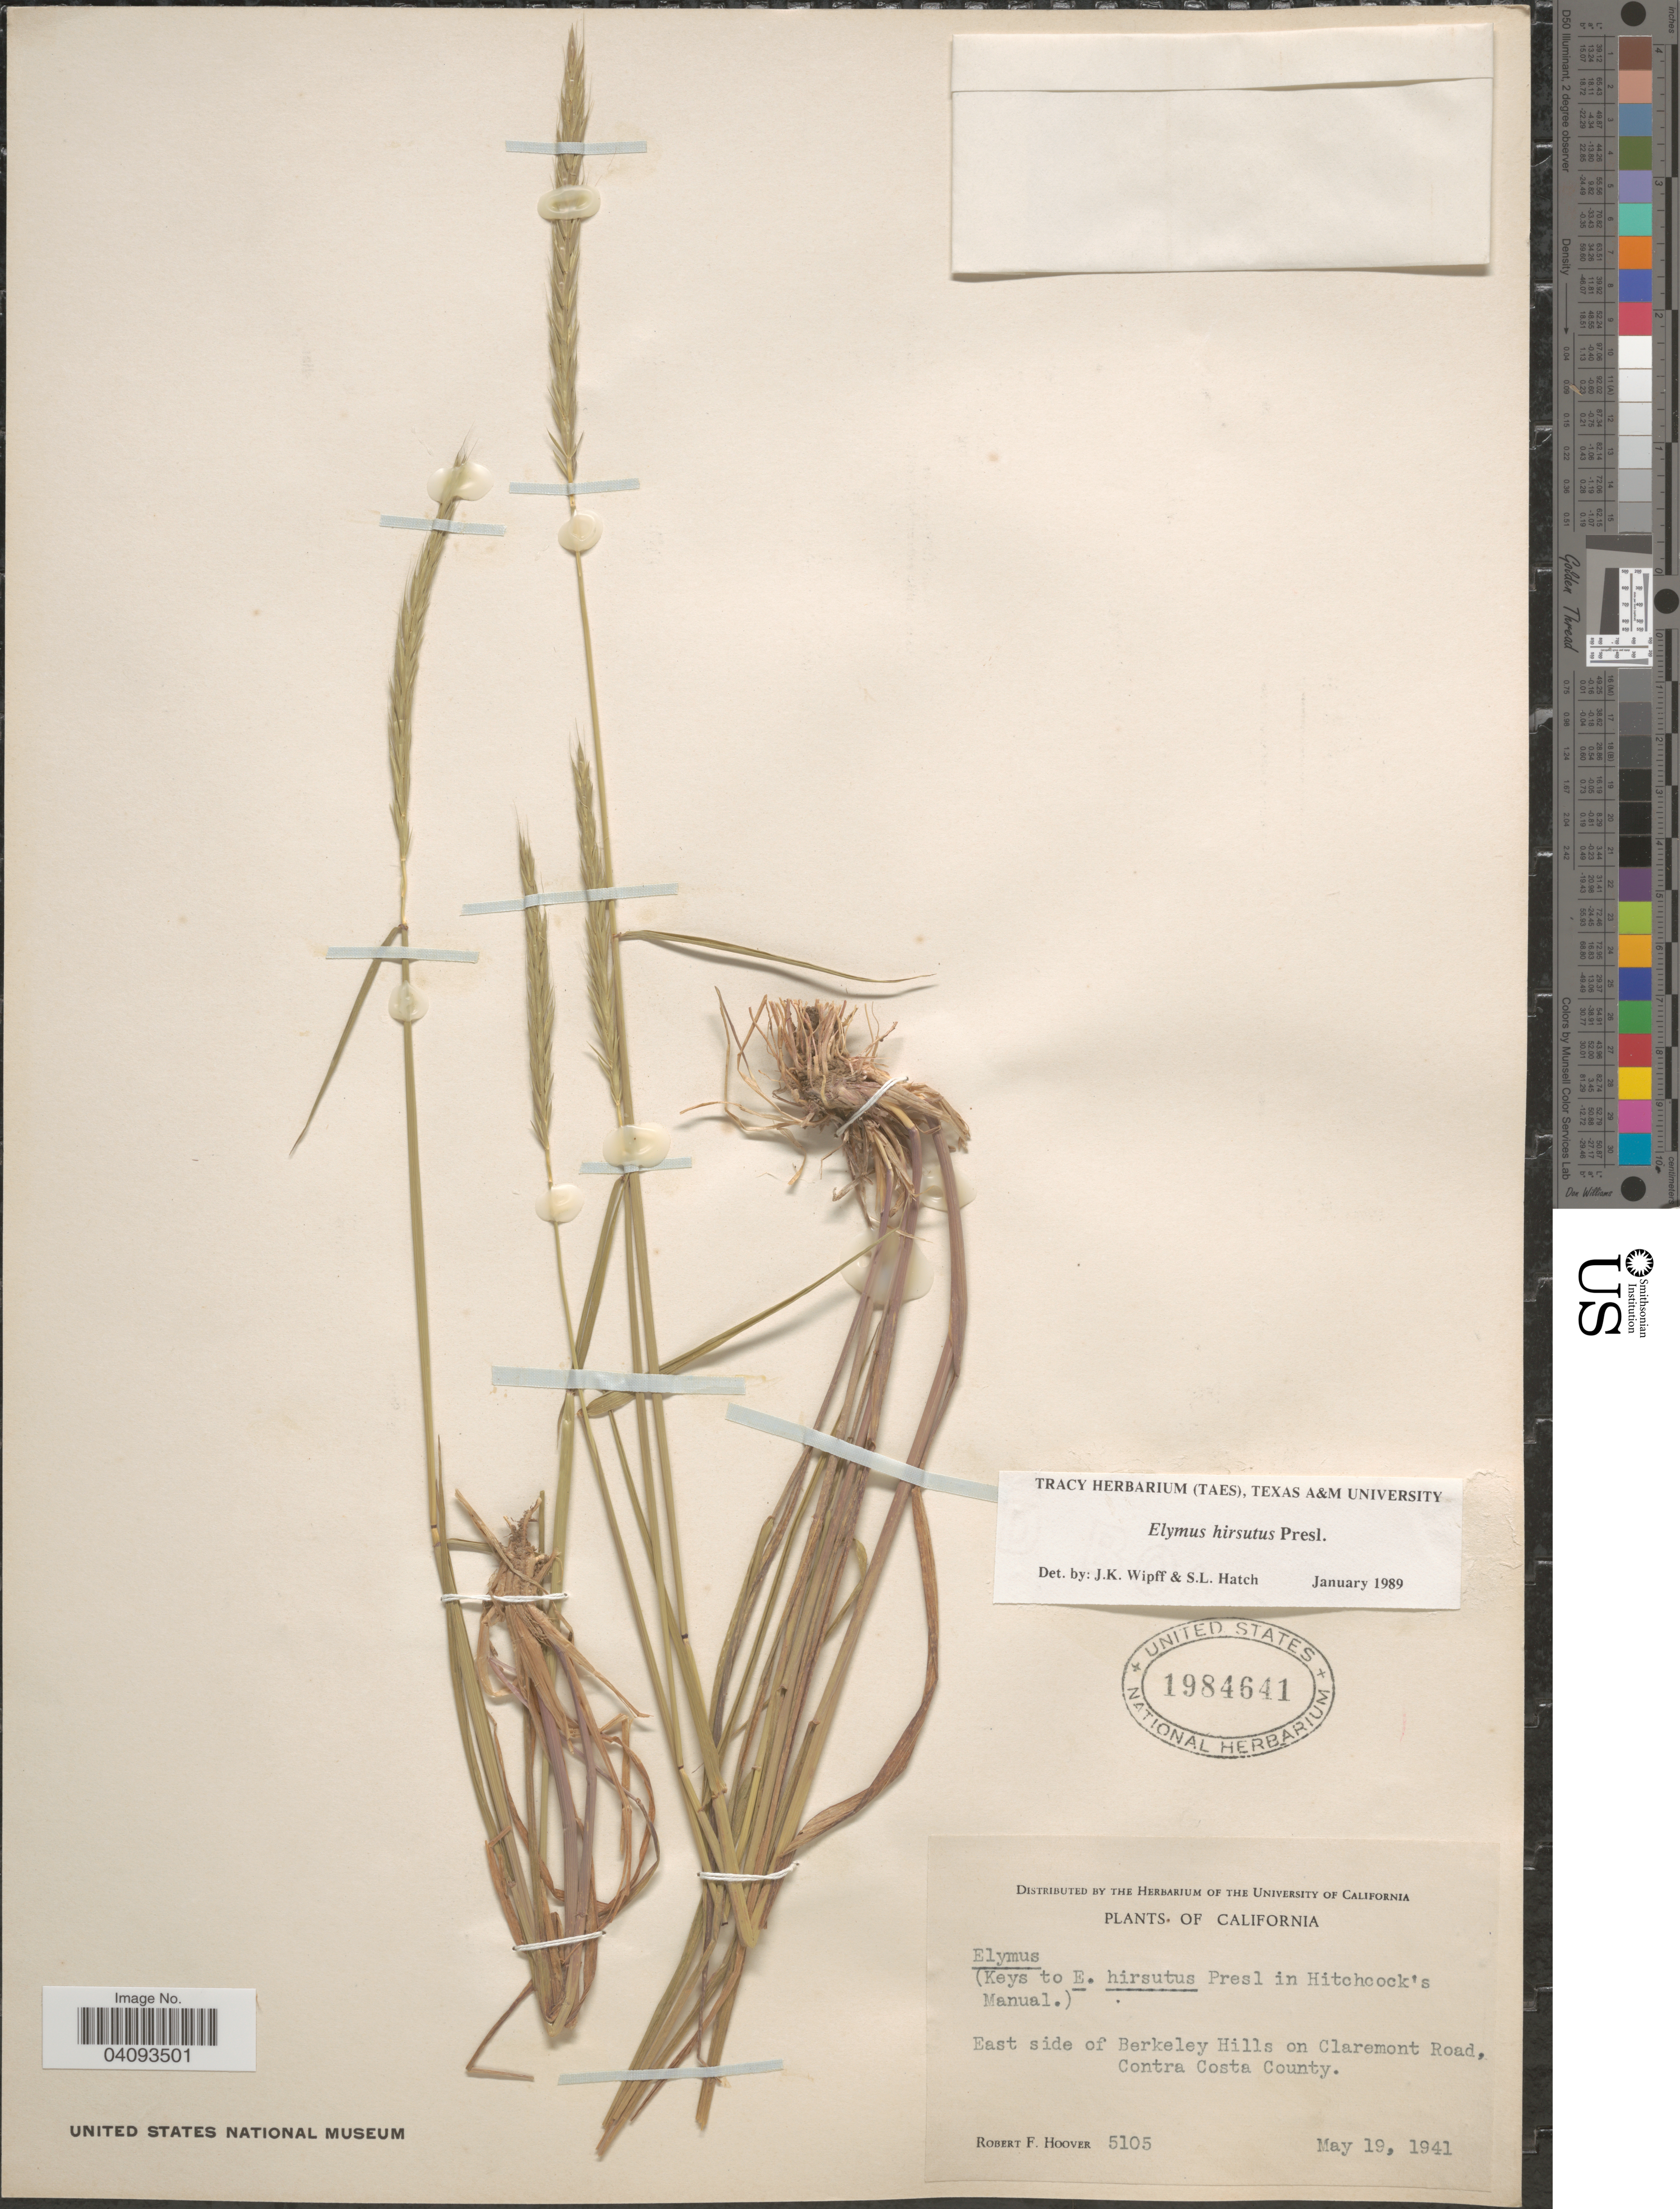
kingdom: Plantae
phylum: Tracheophyta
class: Liliopsida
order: Poales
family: Poaceae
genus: Elymus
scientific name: Elymus hirsutus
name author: J. Presl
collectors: R. F. Hoover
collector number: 5105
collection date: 1941-05-19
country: United States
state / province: California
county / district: Contra Costa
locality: East side of Berkeley Hills on Claremont Road, Contra Costa County.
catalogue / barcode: US 1984641